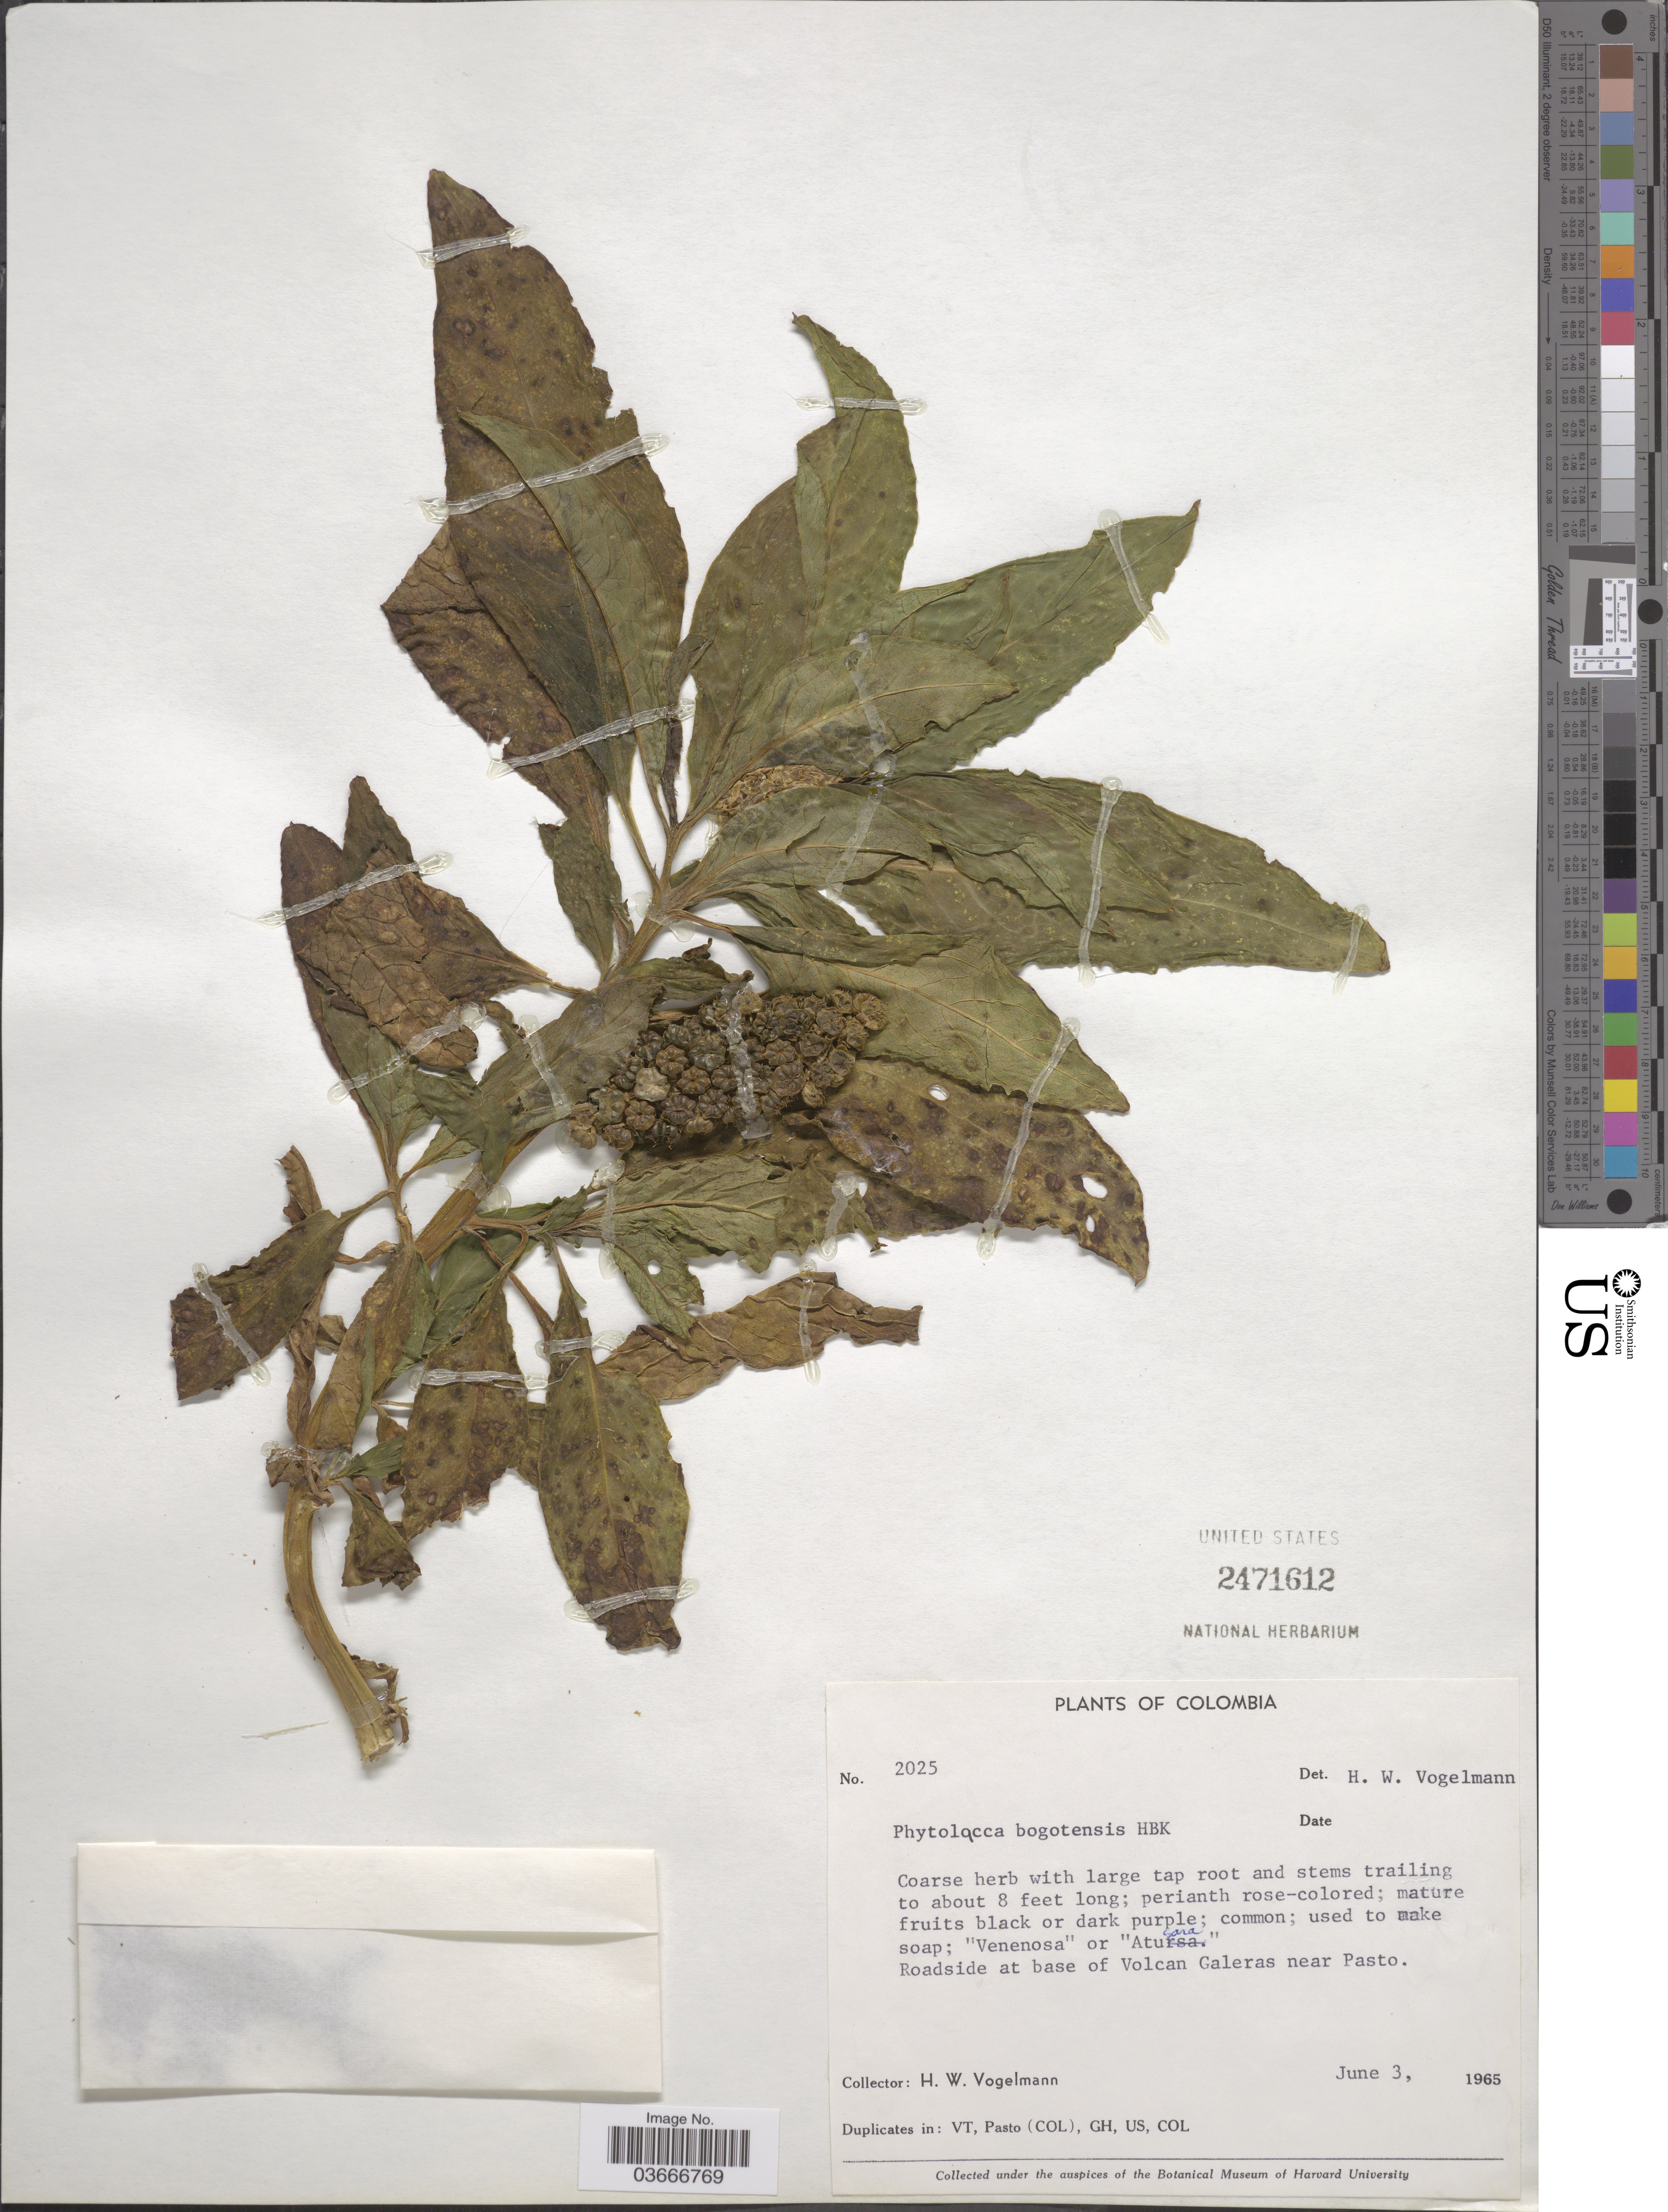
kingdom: Plantae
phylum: Tracheophyta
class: Magnoliopsida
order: Caryophyllales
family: Phytolaccaceae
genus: Phytolacca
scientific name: Phytolacca bogotensis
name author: Kunth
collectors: H. Vogelmann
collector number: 2025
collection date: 1965-06-03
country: Colombia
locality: Roadside at base of Volcan Galeras near Pasto.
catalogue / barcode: US 2471612